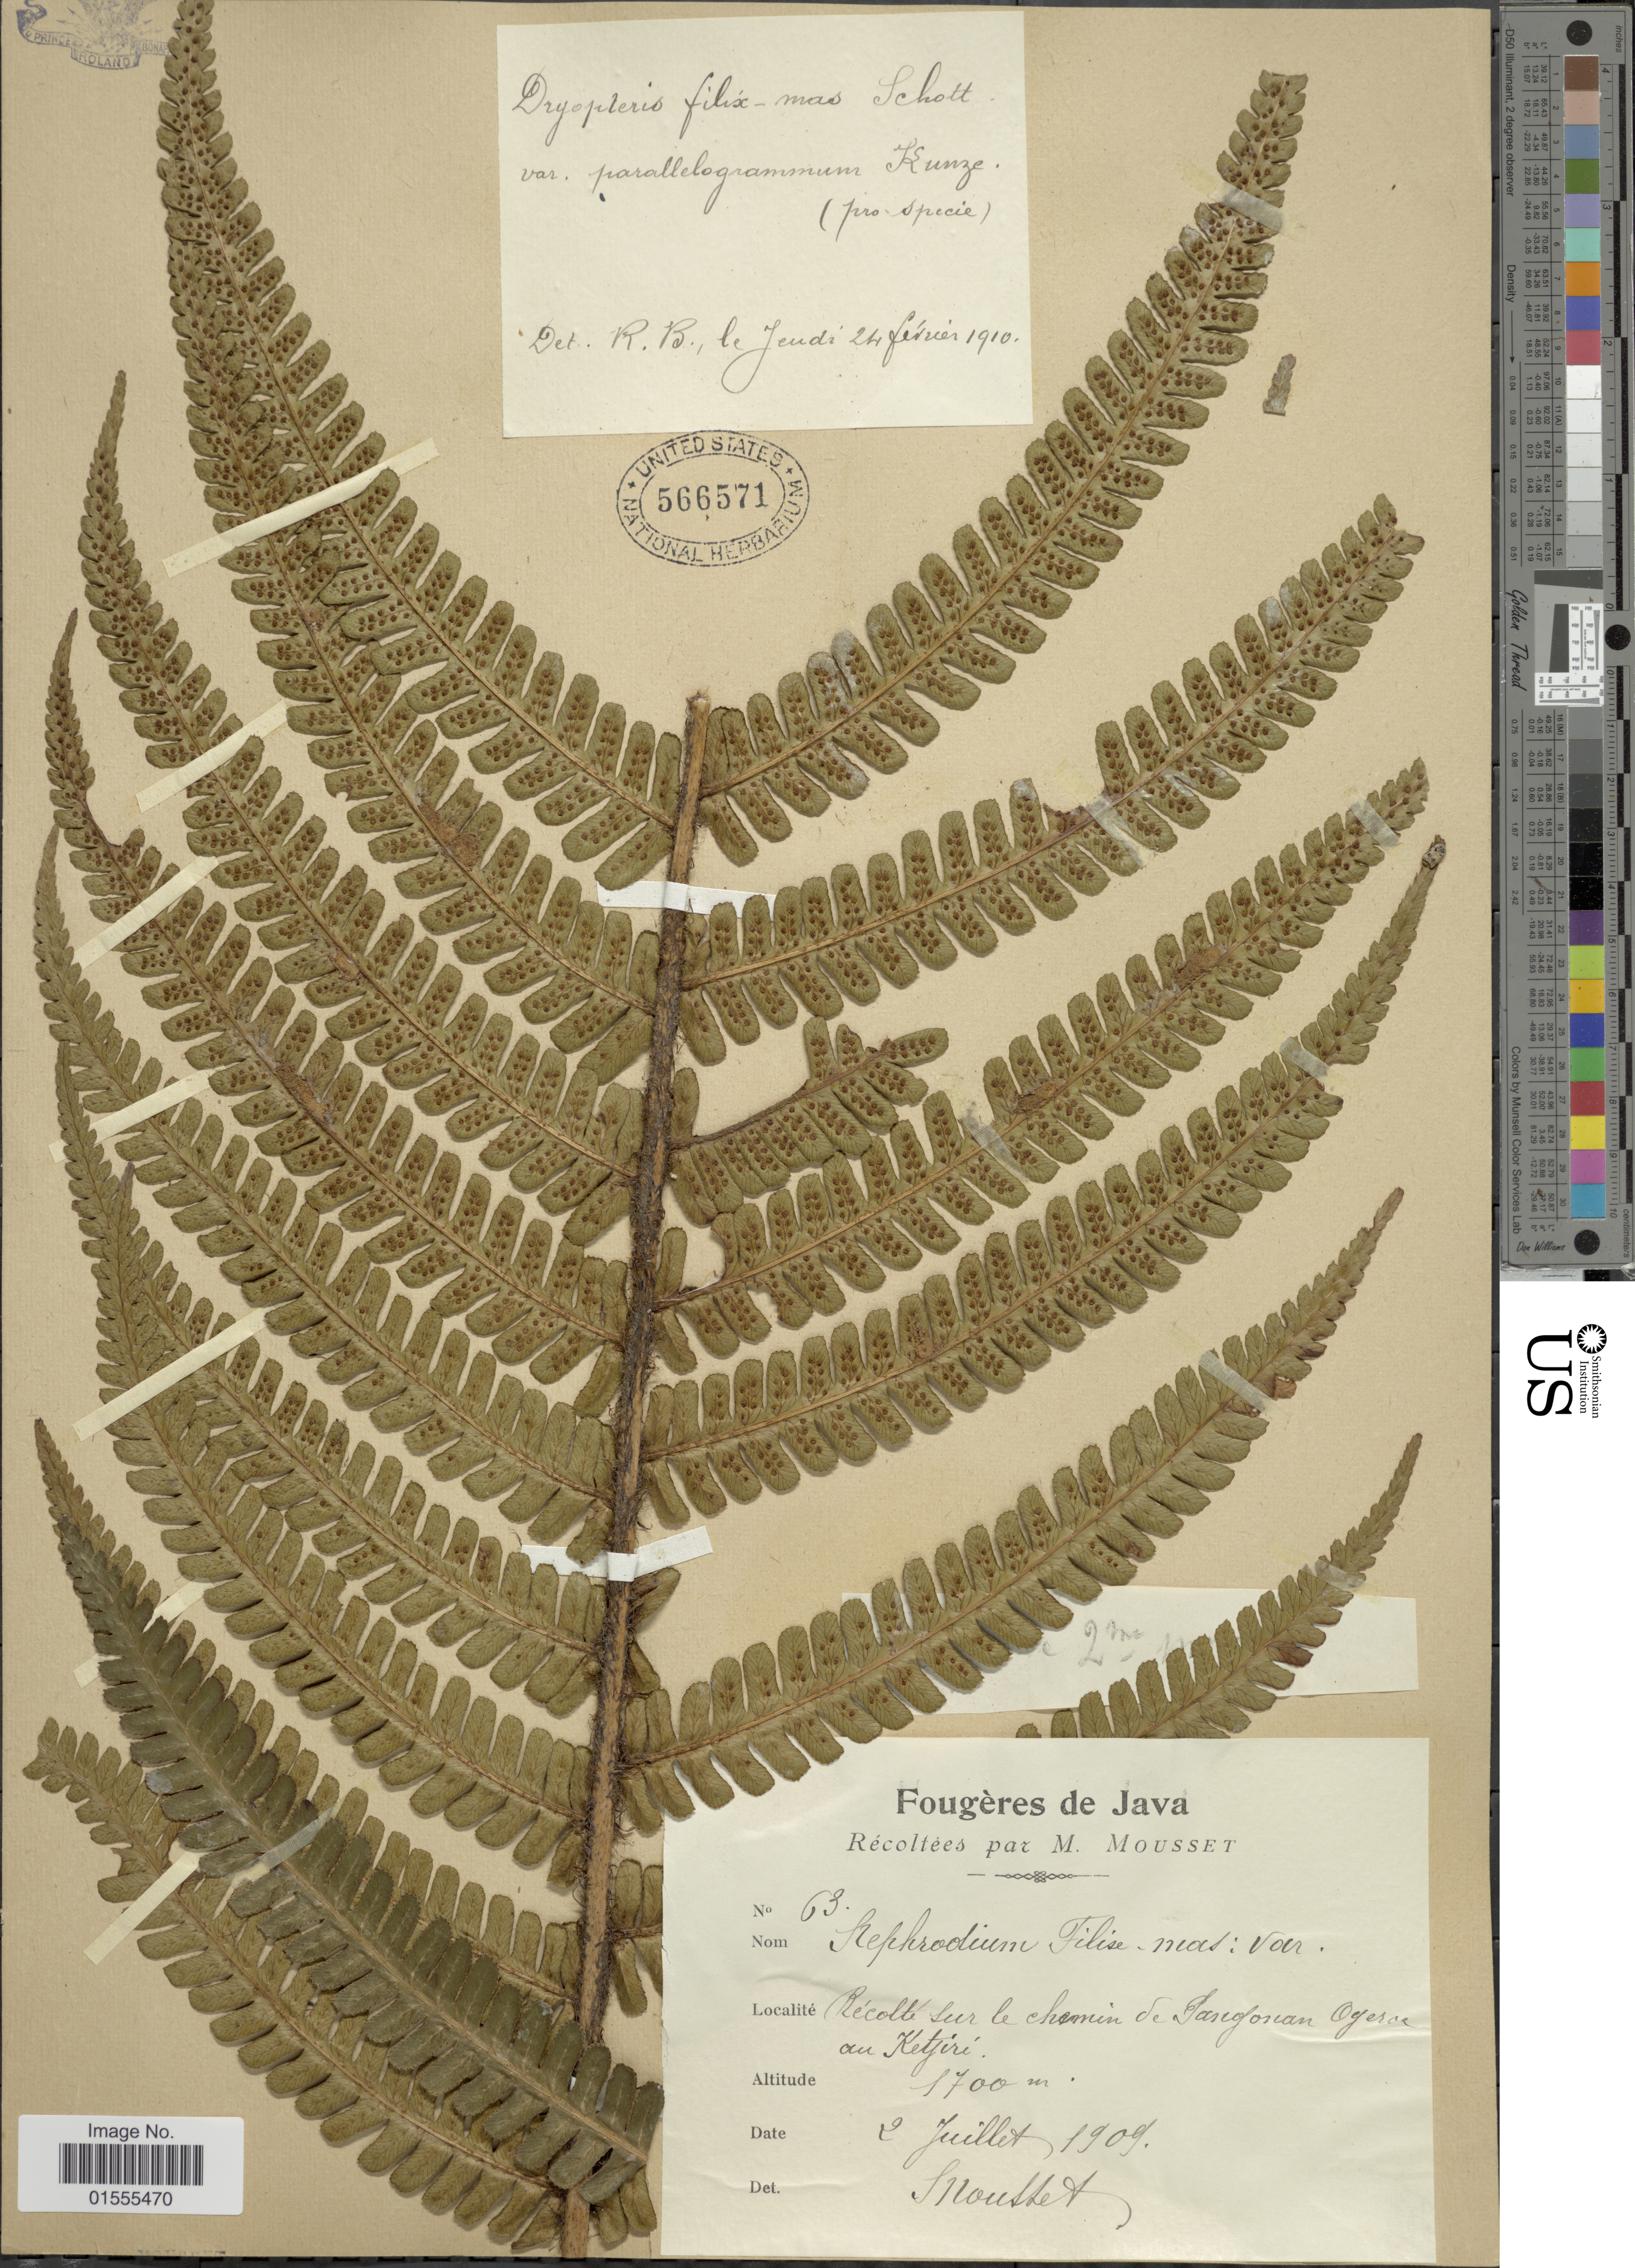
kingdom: Plantae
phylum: Tracheophyta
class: Polypodiopsida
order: Polypodiales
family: Dryopteridaceae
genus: Dryopteris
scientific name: Dryopteris wallichiana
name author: (Spreng.) Hyl.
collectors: Mousset, --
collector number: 63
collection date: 1909-07-02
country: Indonesia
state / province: Java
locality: Recolte dur le chemin de Sangouan Ogeroe an Ketjiri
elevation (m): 1700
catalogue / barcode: US 566571